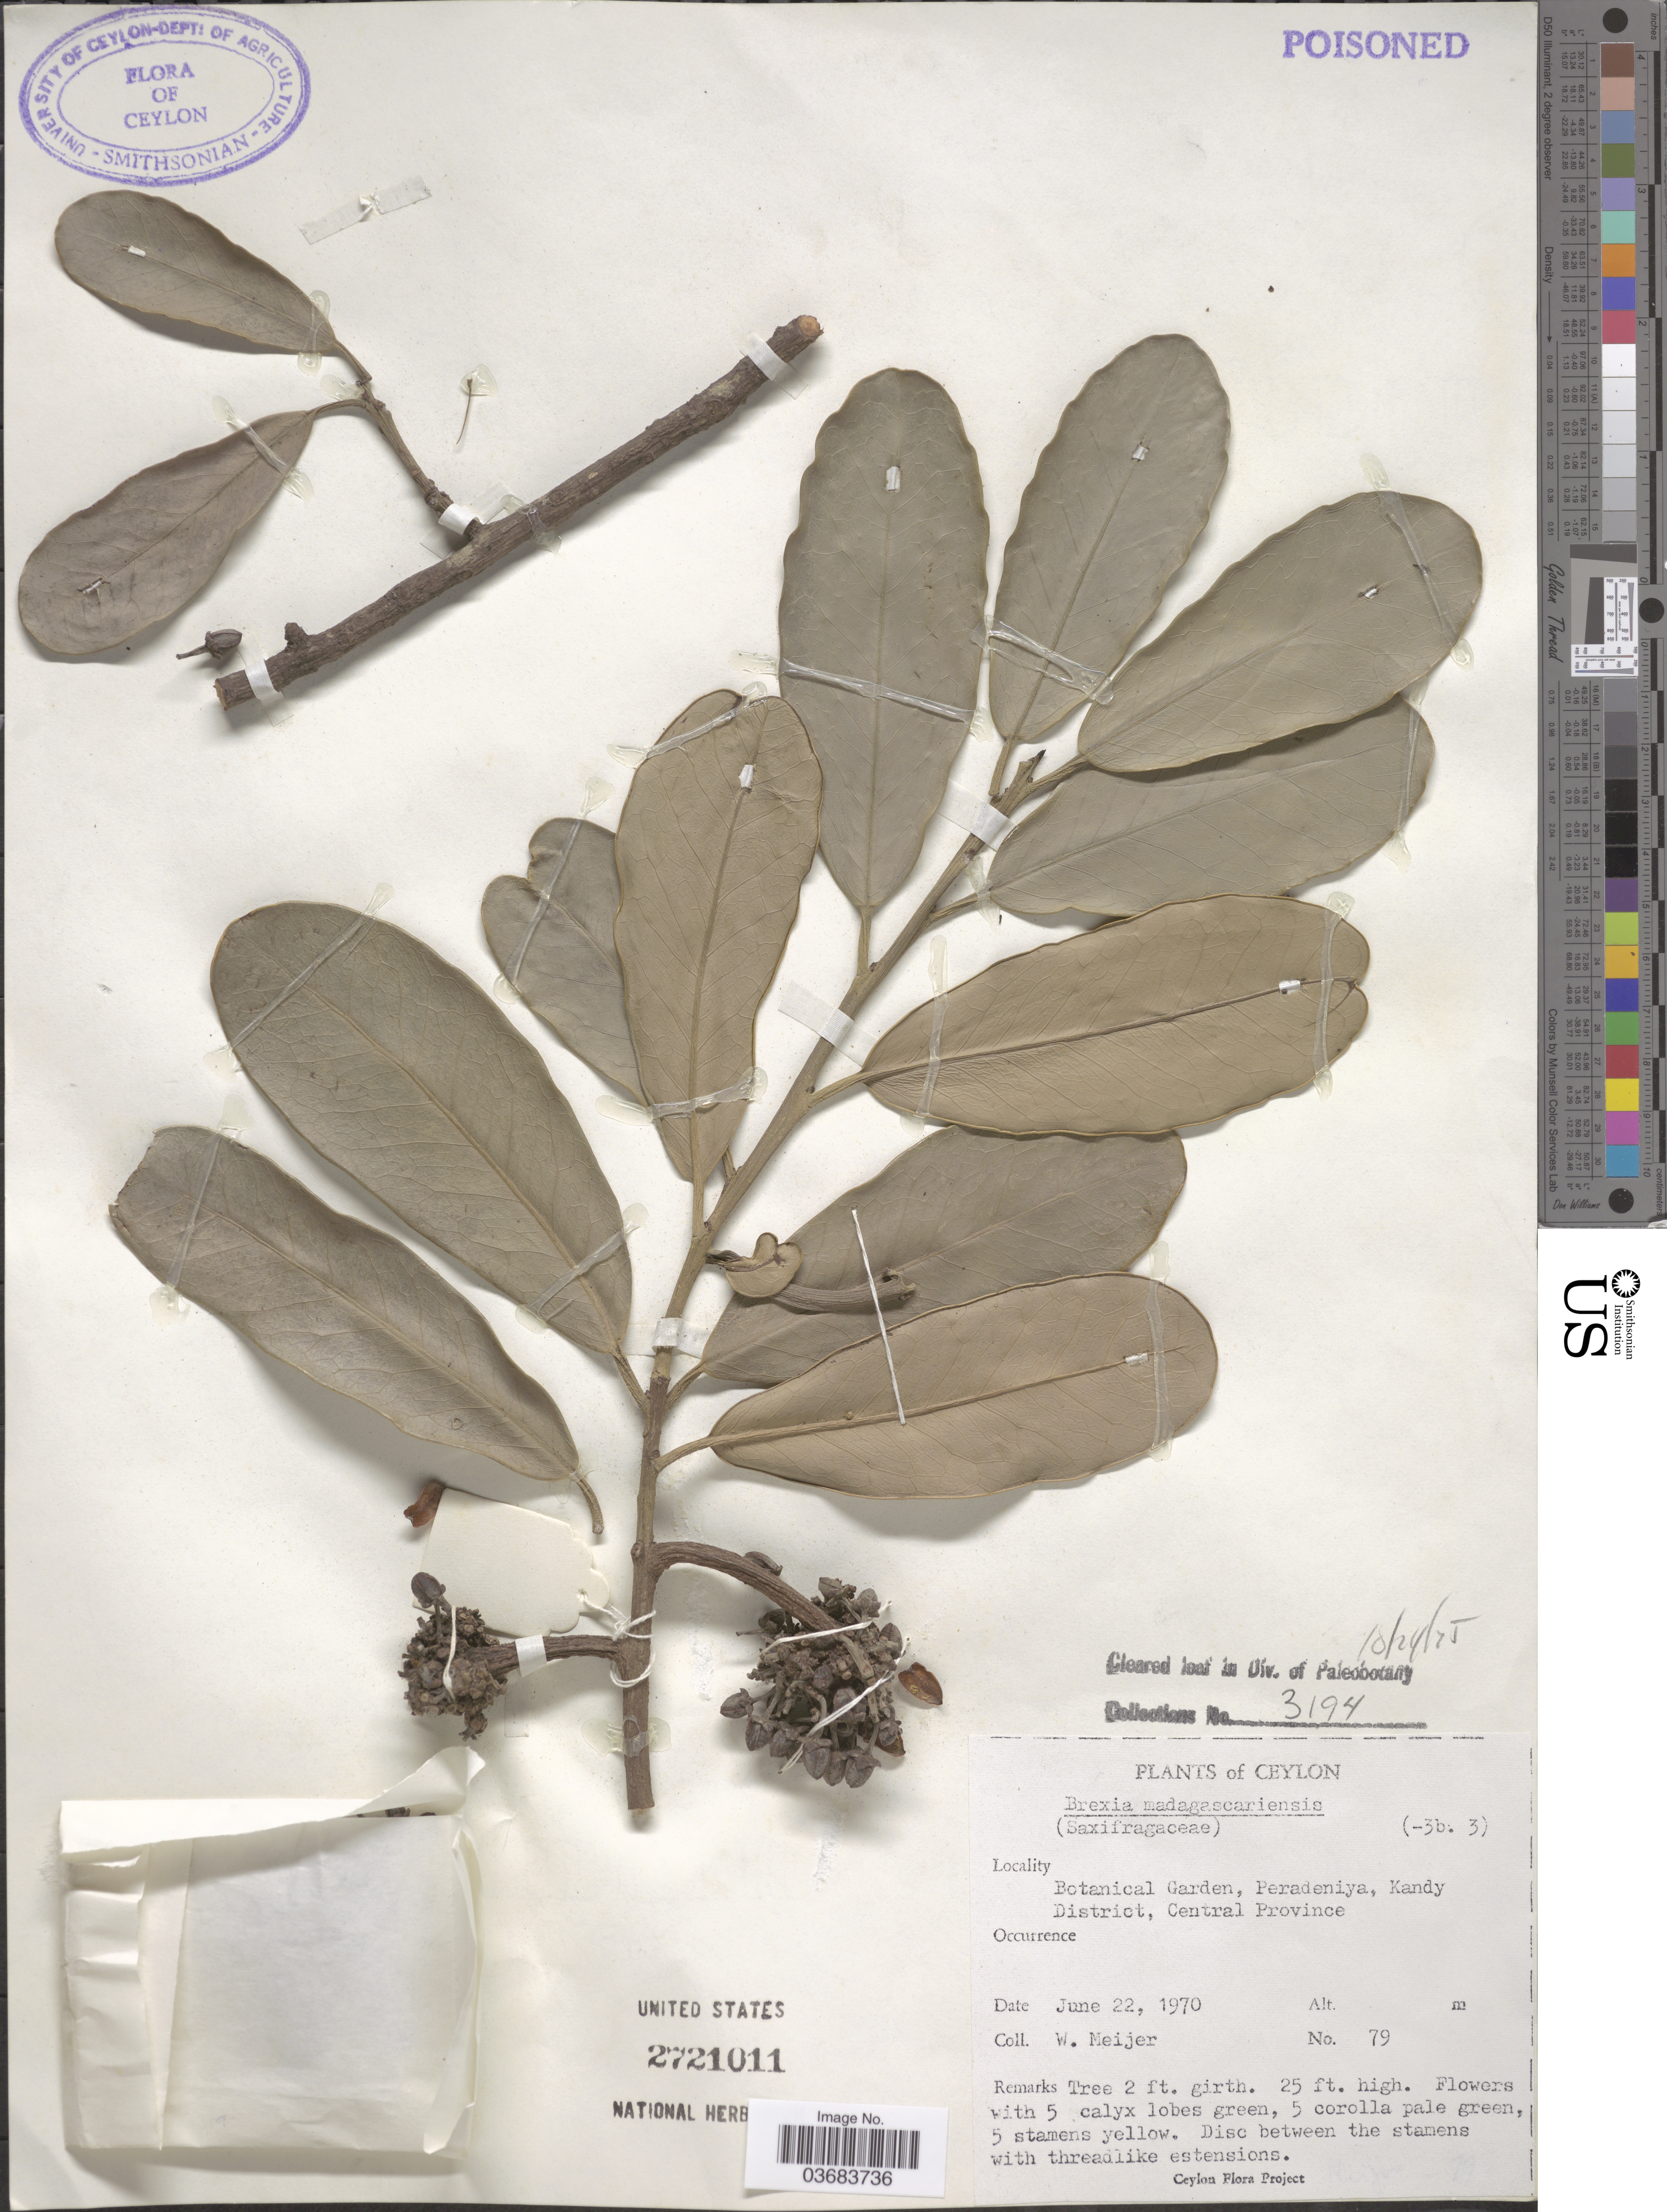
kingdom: Plantae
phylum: Tracheophyta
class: Magnoliopsida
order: Celastrales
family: Celastraceae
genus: Brexia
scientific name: Brexia madagascariensis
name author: (Lam.) Ker Gawl.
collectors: W. Meijer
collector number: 79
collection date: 1970-06-22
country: Sri Lanka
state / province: Central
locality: Ceylon. Botanical Garden, Peradeniya, Kandy District.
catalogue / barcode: US 2721011